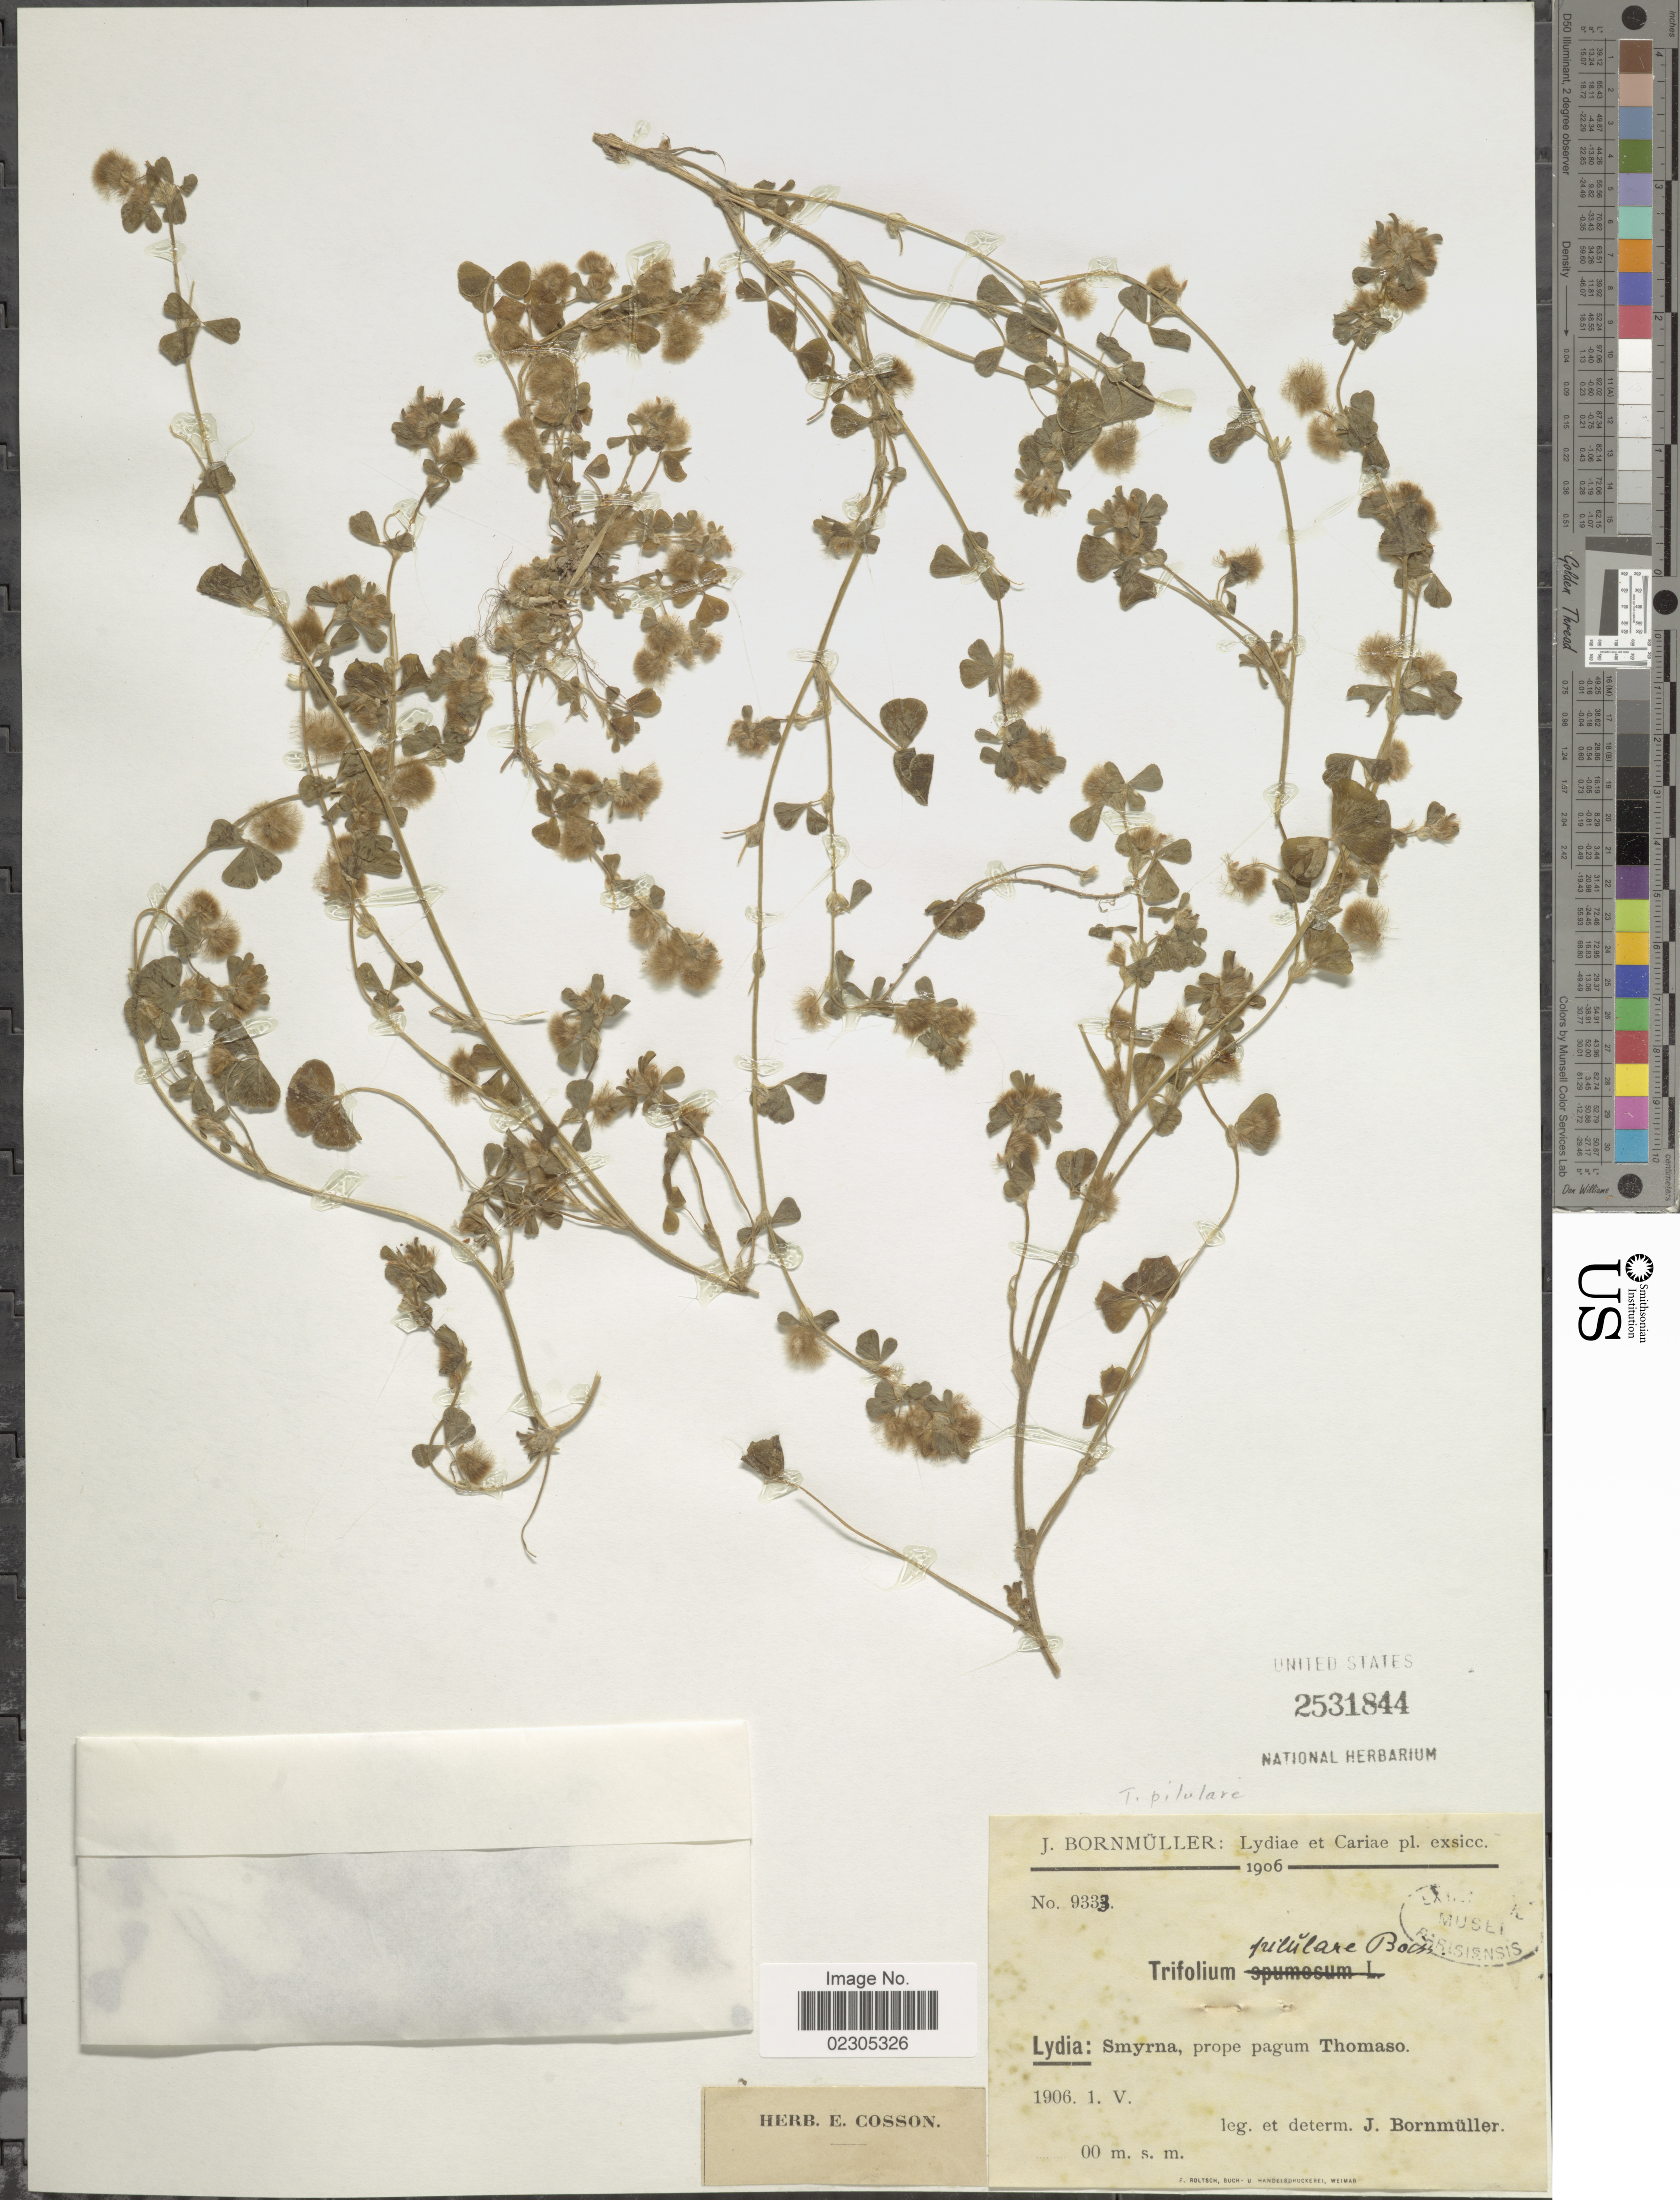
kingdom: Plantae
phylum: Tracheophyta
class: Magnoliopsida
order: Fabales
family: Fabaceae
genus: Trifolium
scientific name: Trifolium pilulare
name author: Boiss.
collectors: J. Bornmüller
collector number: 9333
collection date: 1906-05-01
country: Turkey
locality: Lydia: Smyrna, prope pagum Thomaso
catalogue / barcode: US 2531844